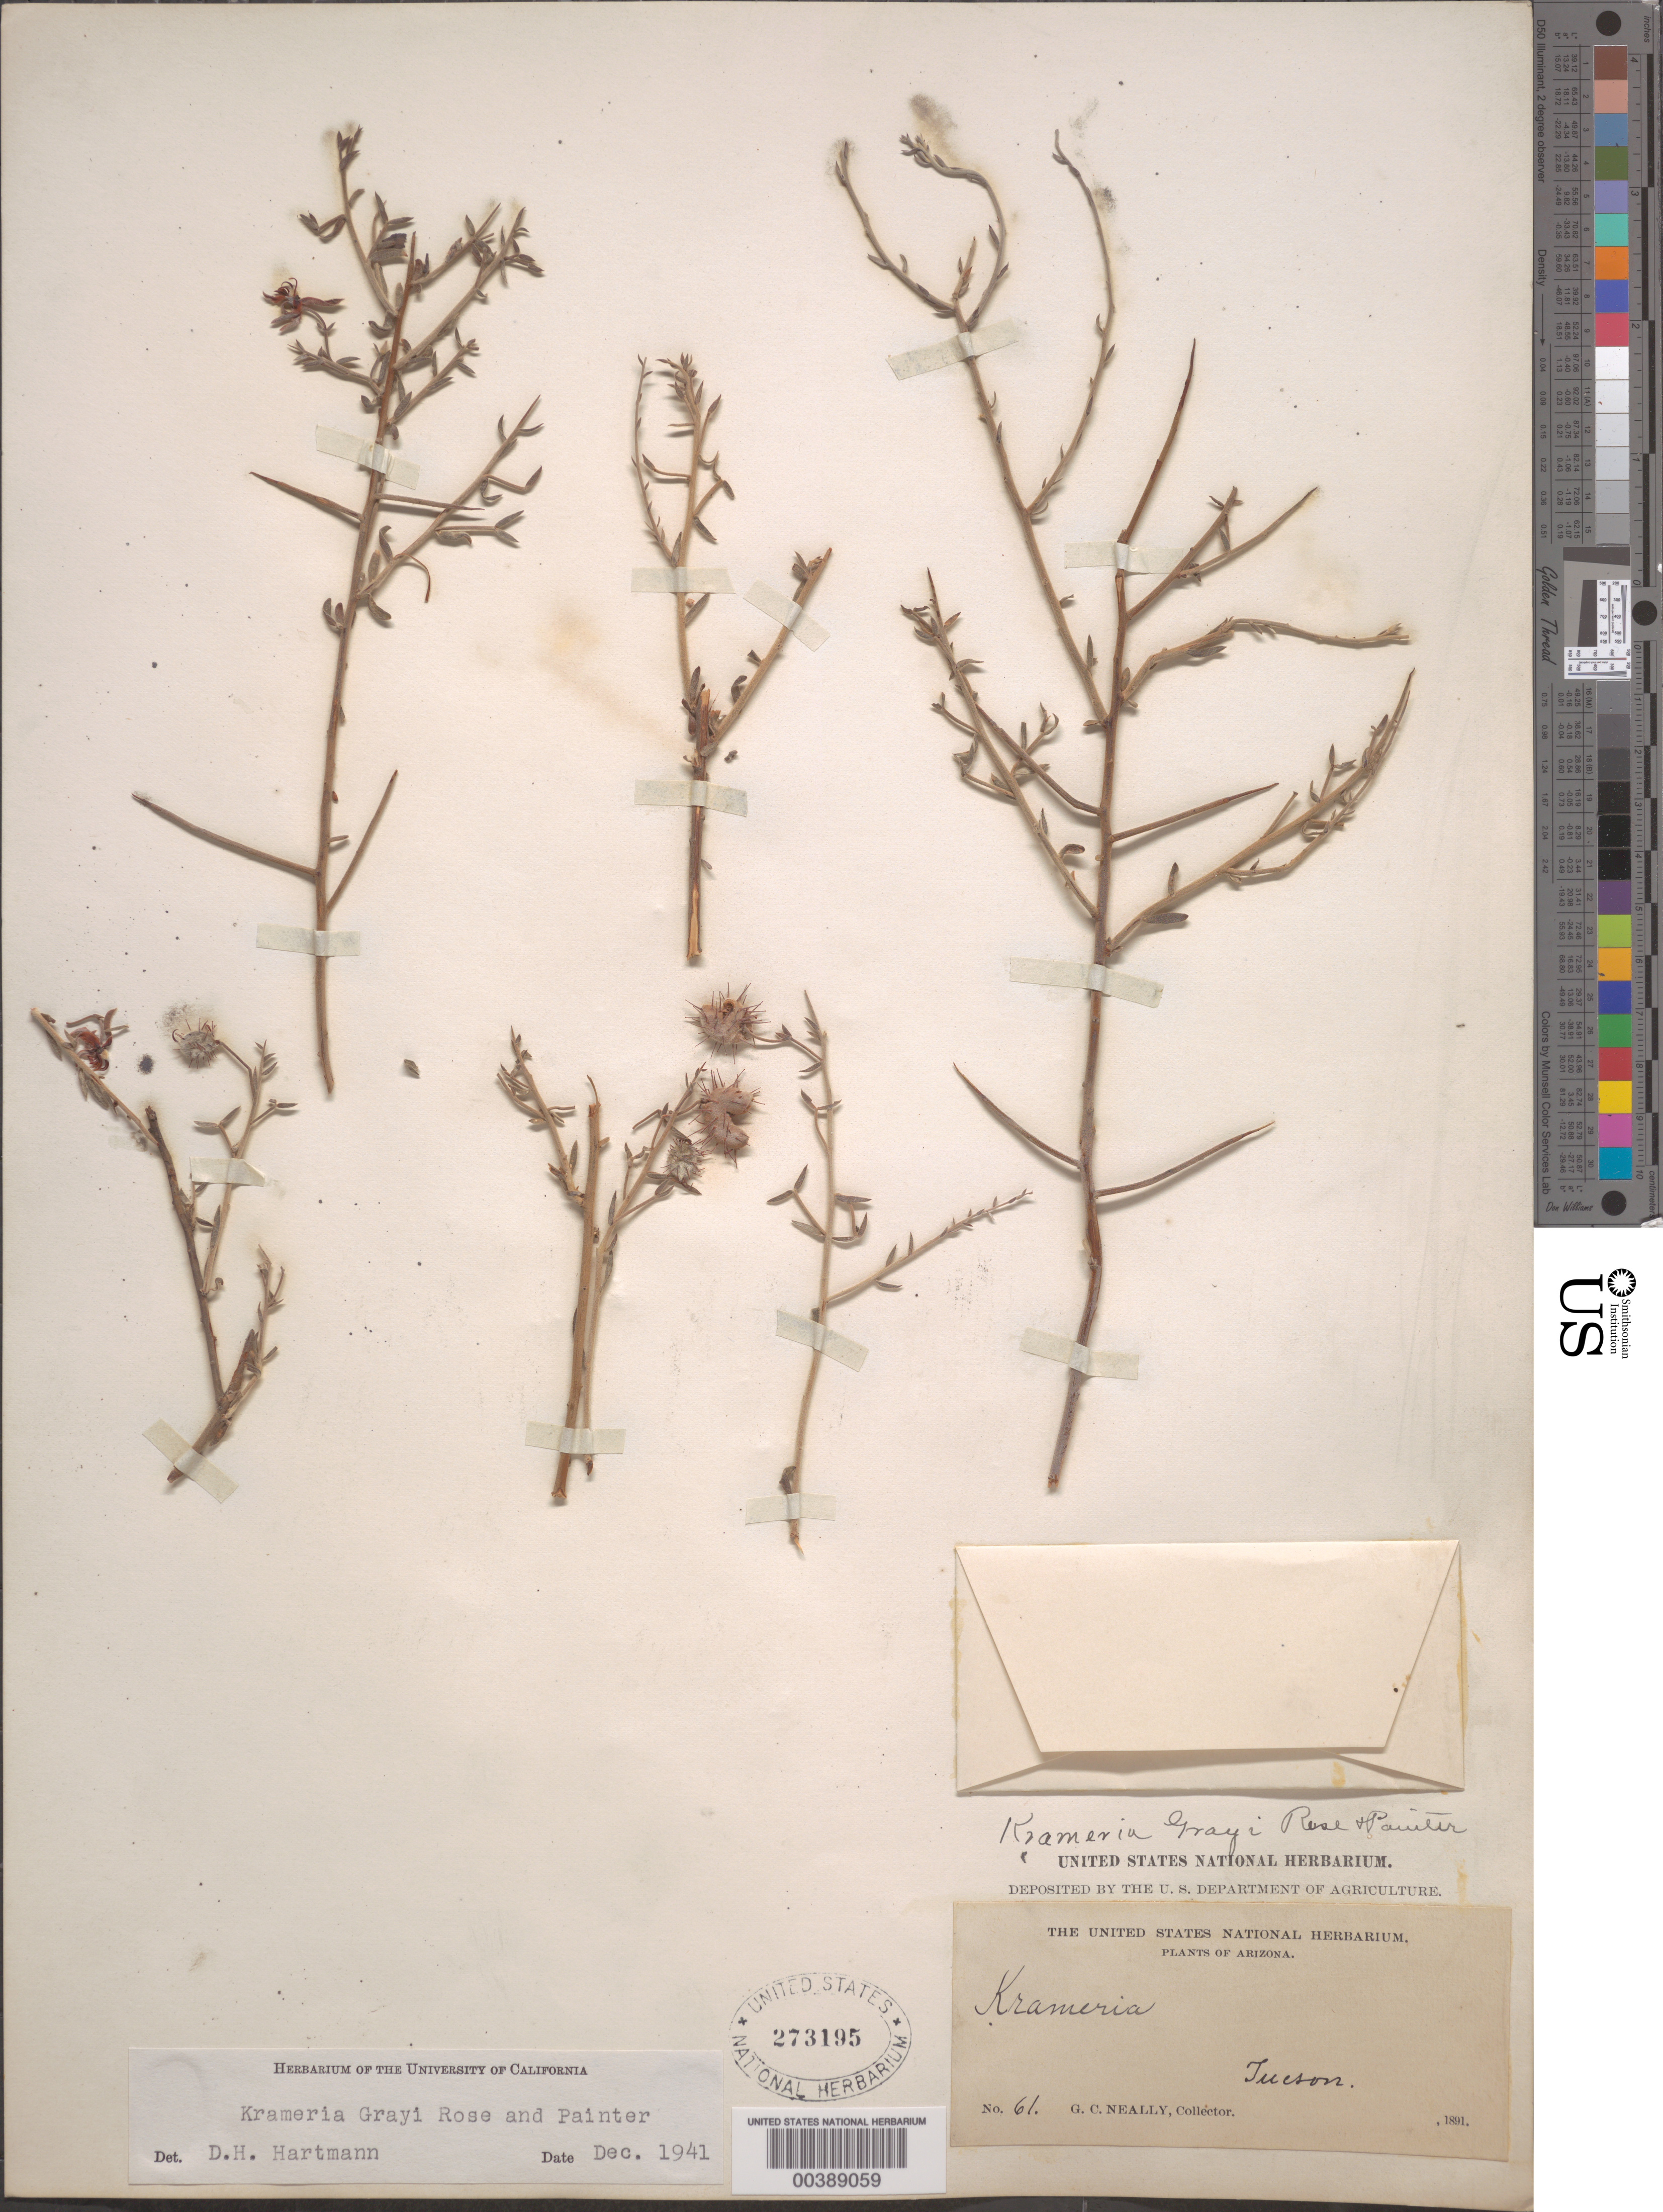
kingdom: Plantae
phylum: Tracheophyta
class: Magnoliopsida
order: Zygophyllales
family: Krameriaceae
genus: Krameria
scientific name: Krameria grayi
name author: Rose & J.H. Painter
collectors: G. C. Nealley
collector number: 61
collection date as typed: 1891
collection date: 1891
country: United States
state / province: Arizona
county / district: Pima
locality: Tucson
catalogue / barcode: US 273195